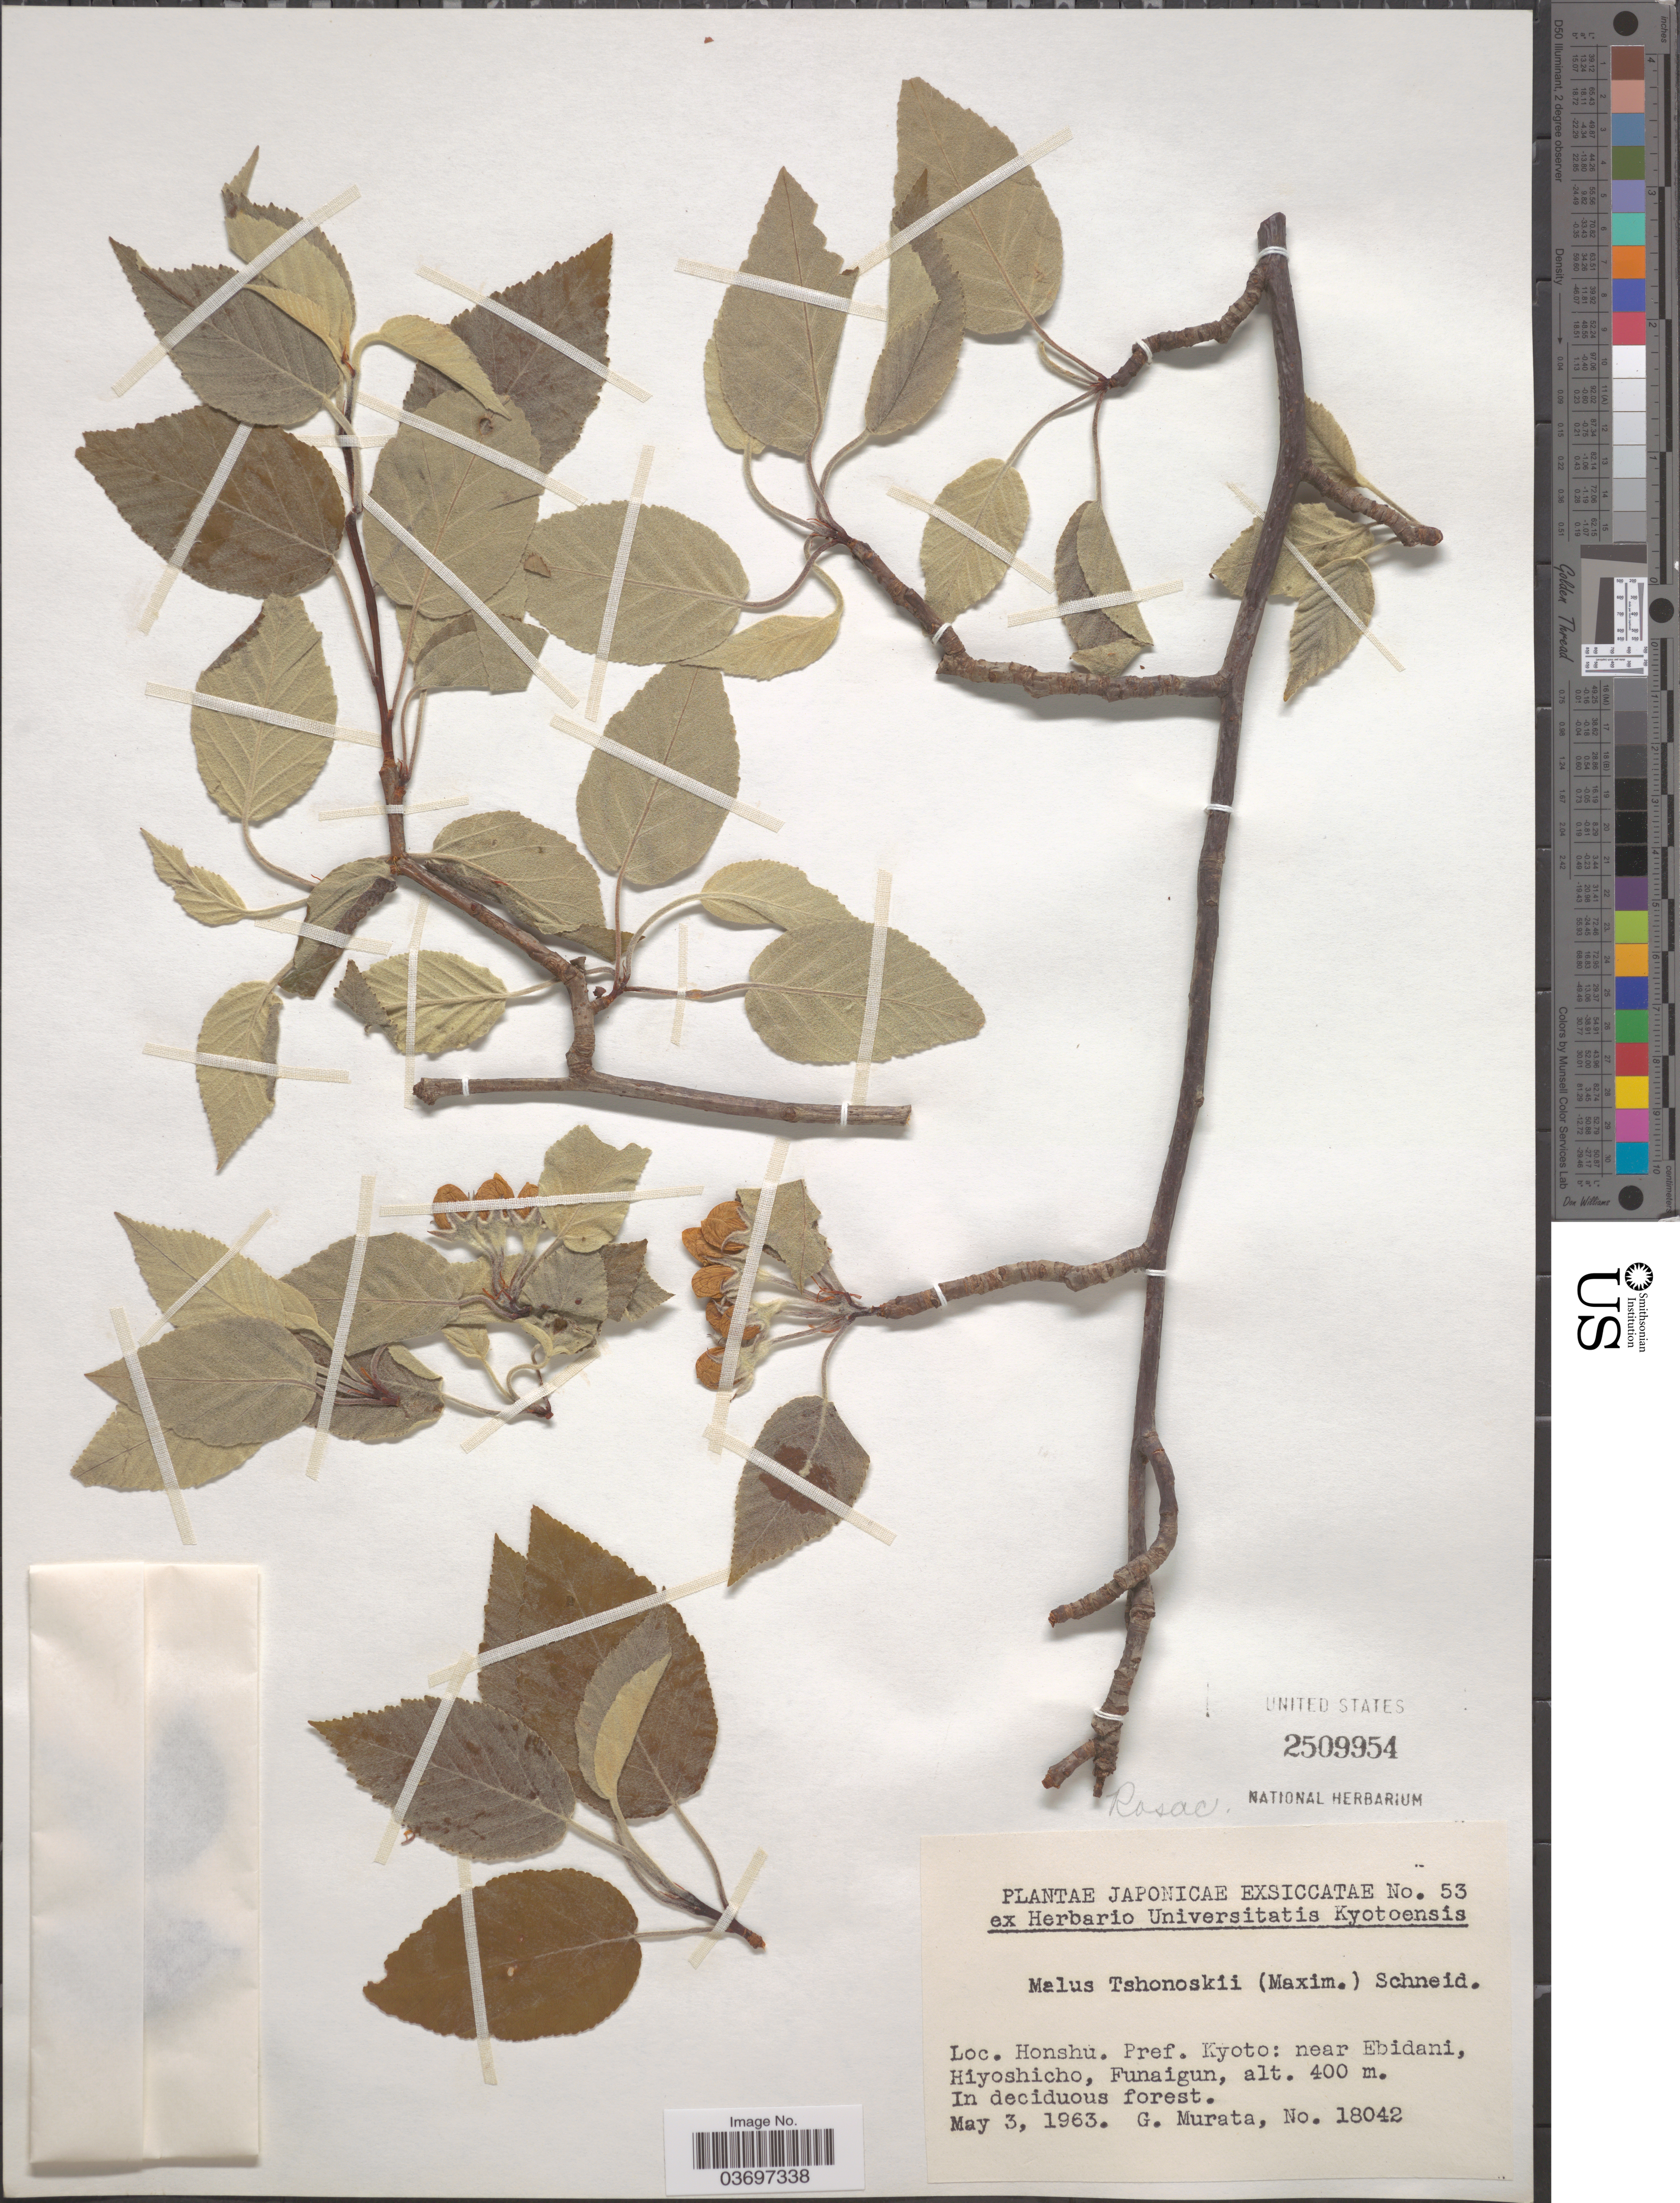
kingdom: Plantae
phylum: Tracheophyta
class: Magnoliopsida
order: Rosales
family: Rosaceae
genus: Macromeles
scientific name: Macromeles tschonoskii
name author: (Maxim.) Koidz.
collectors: G. Murata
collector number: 18042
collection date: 1963-05-03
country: Japan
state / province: Kyoto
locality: Honshu. Pref. Kyoto: near Ebidani, Hiyoshicho, Funaigun.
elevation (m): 400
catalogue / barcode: US 2509954